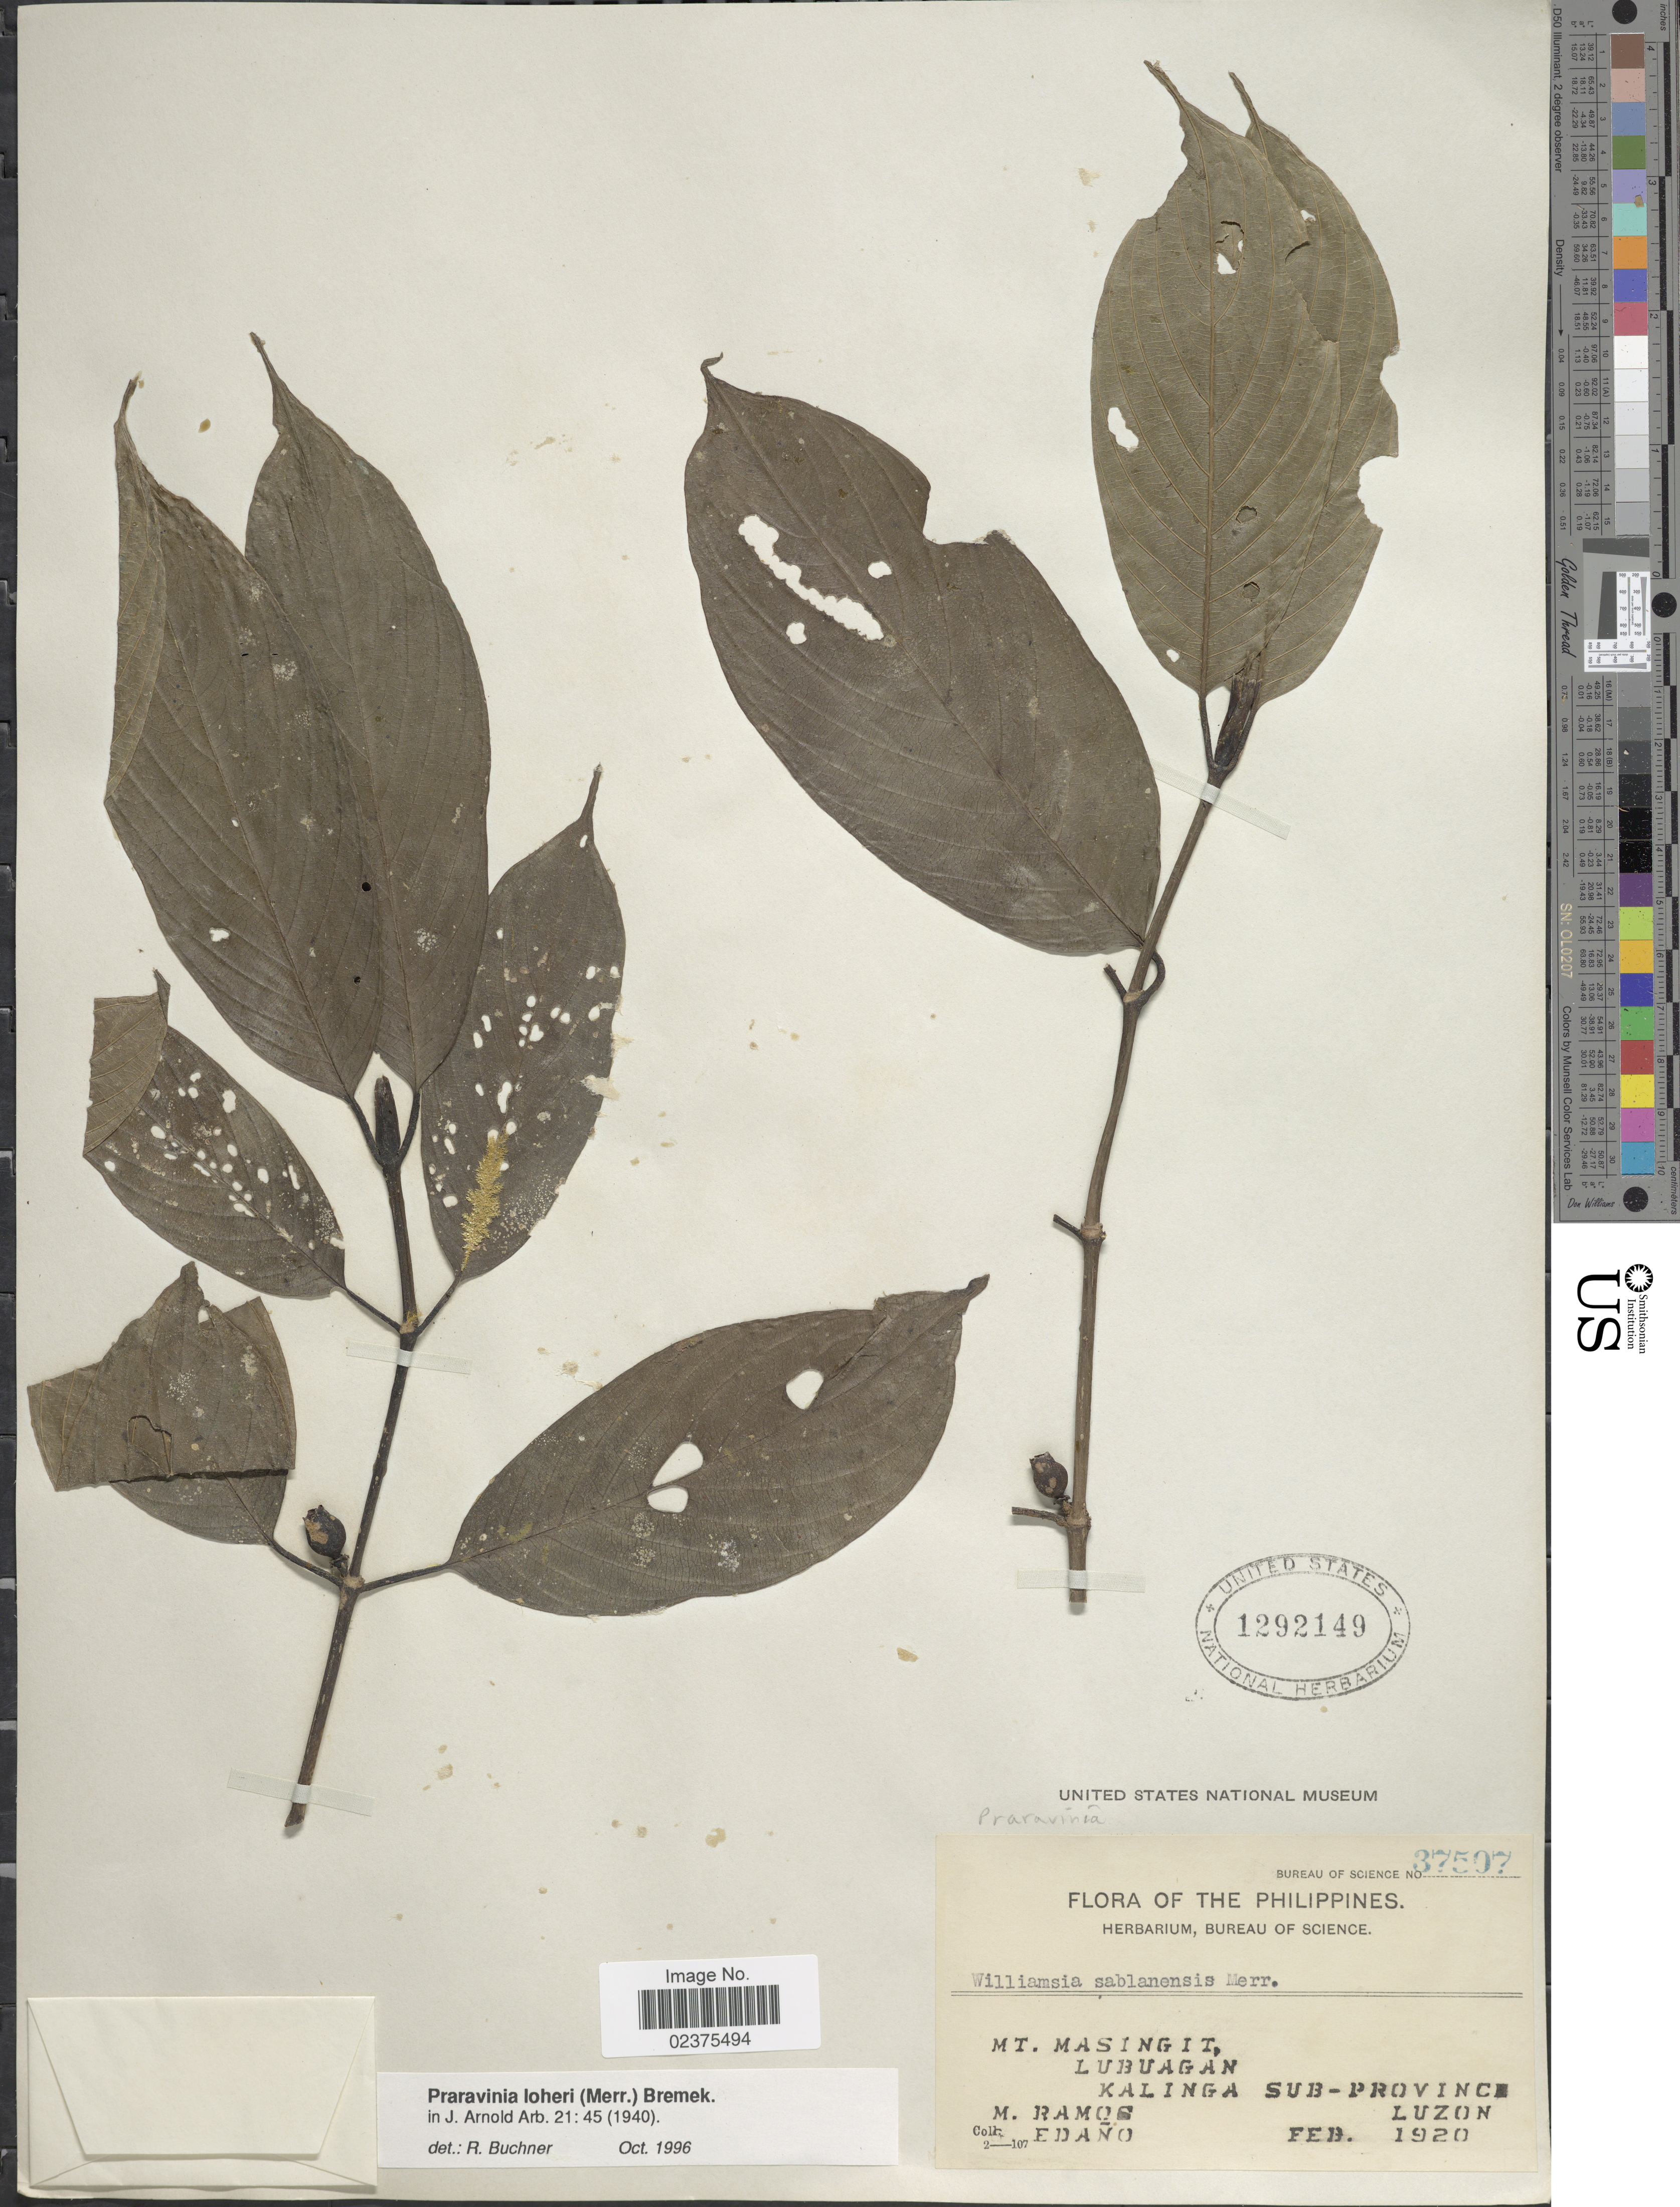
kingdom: Plantae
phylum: Tracheophyta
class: Magnoliopsida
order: Gentianales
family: Rubiaceae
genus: Praravinia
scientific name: Praravinia loheri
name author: (Merr.) Bremek.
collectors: M. Ramos & G. Edaño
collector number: Bureau of Science 37507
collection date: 1920-02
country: Philippines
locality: Mt. Masingit, Lubuagan, Kalinga Sub-province, Luzon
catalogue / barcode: US 1292149